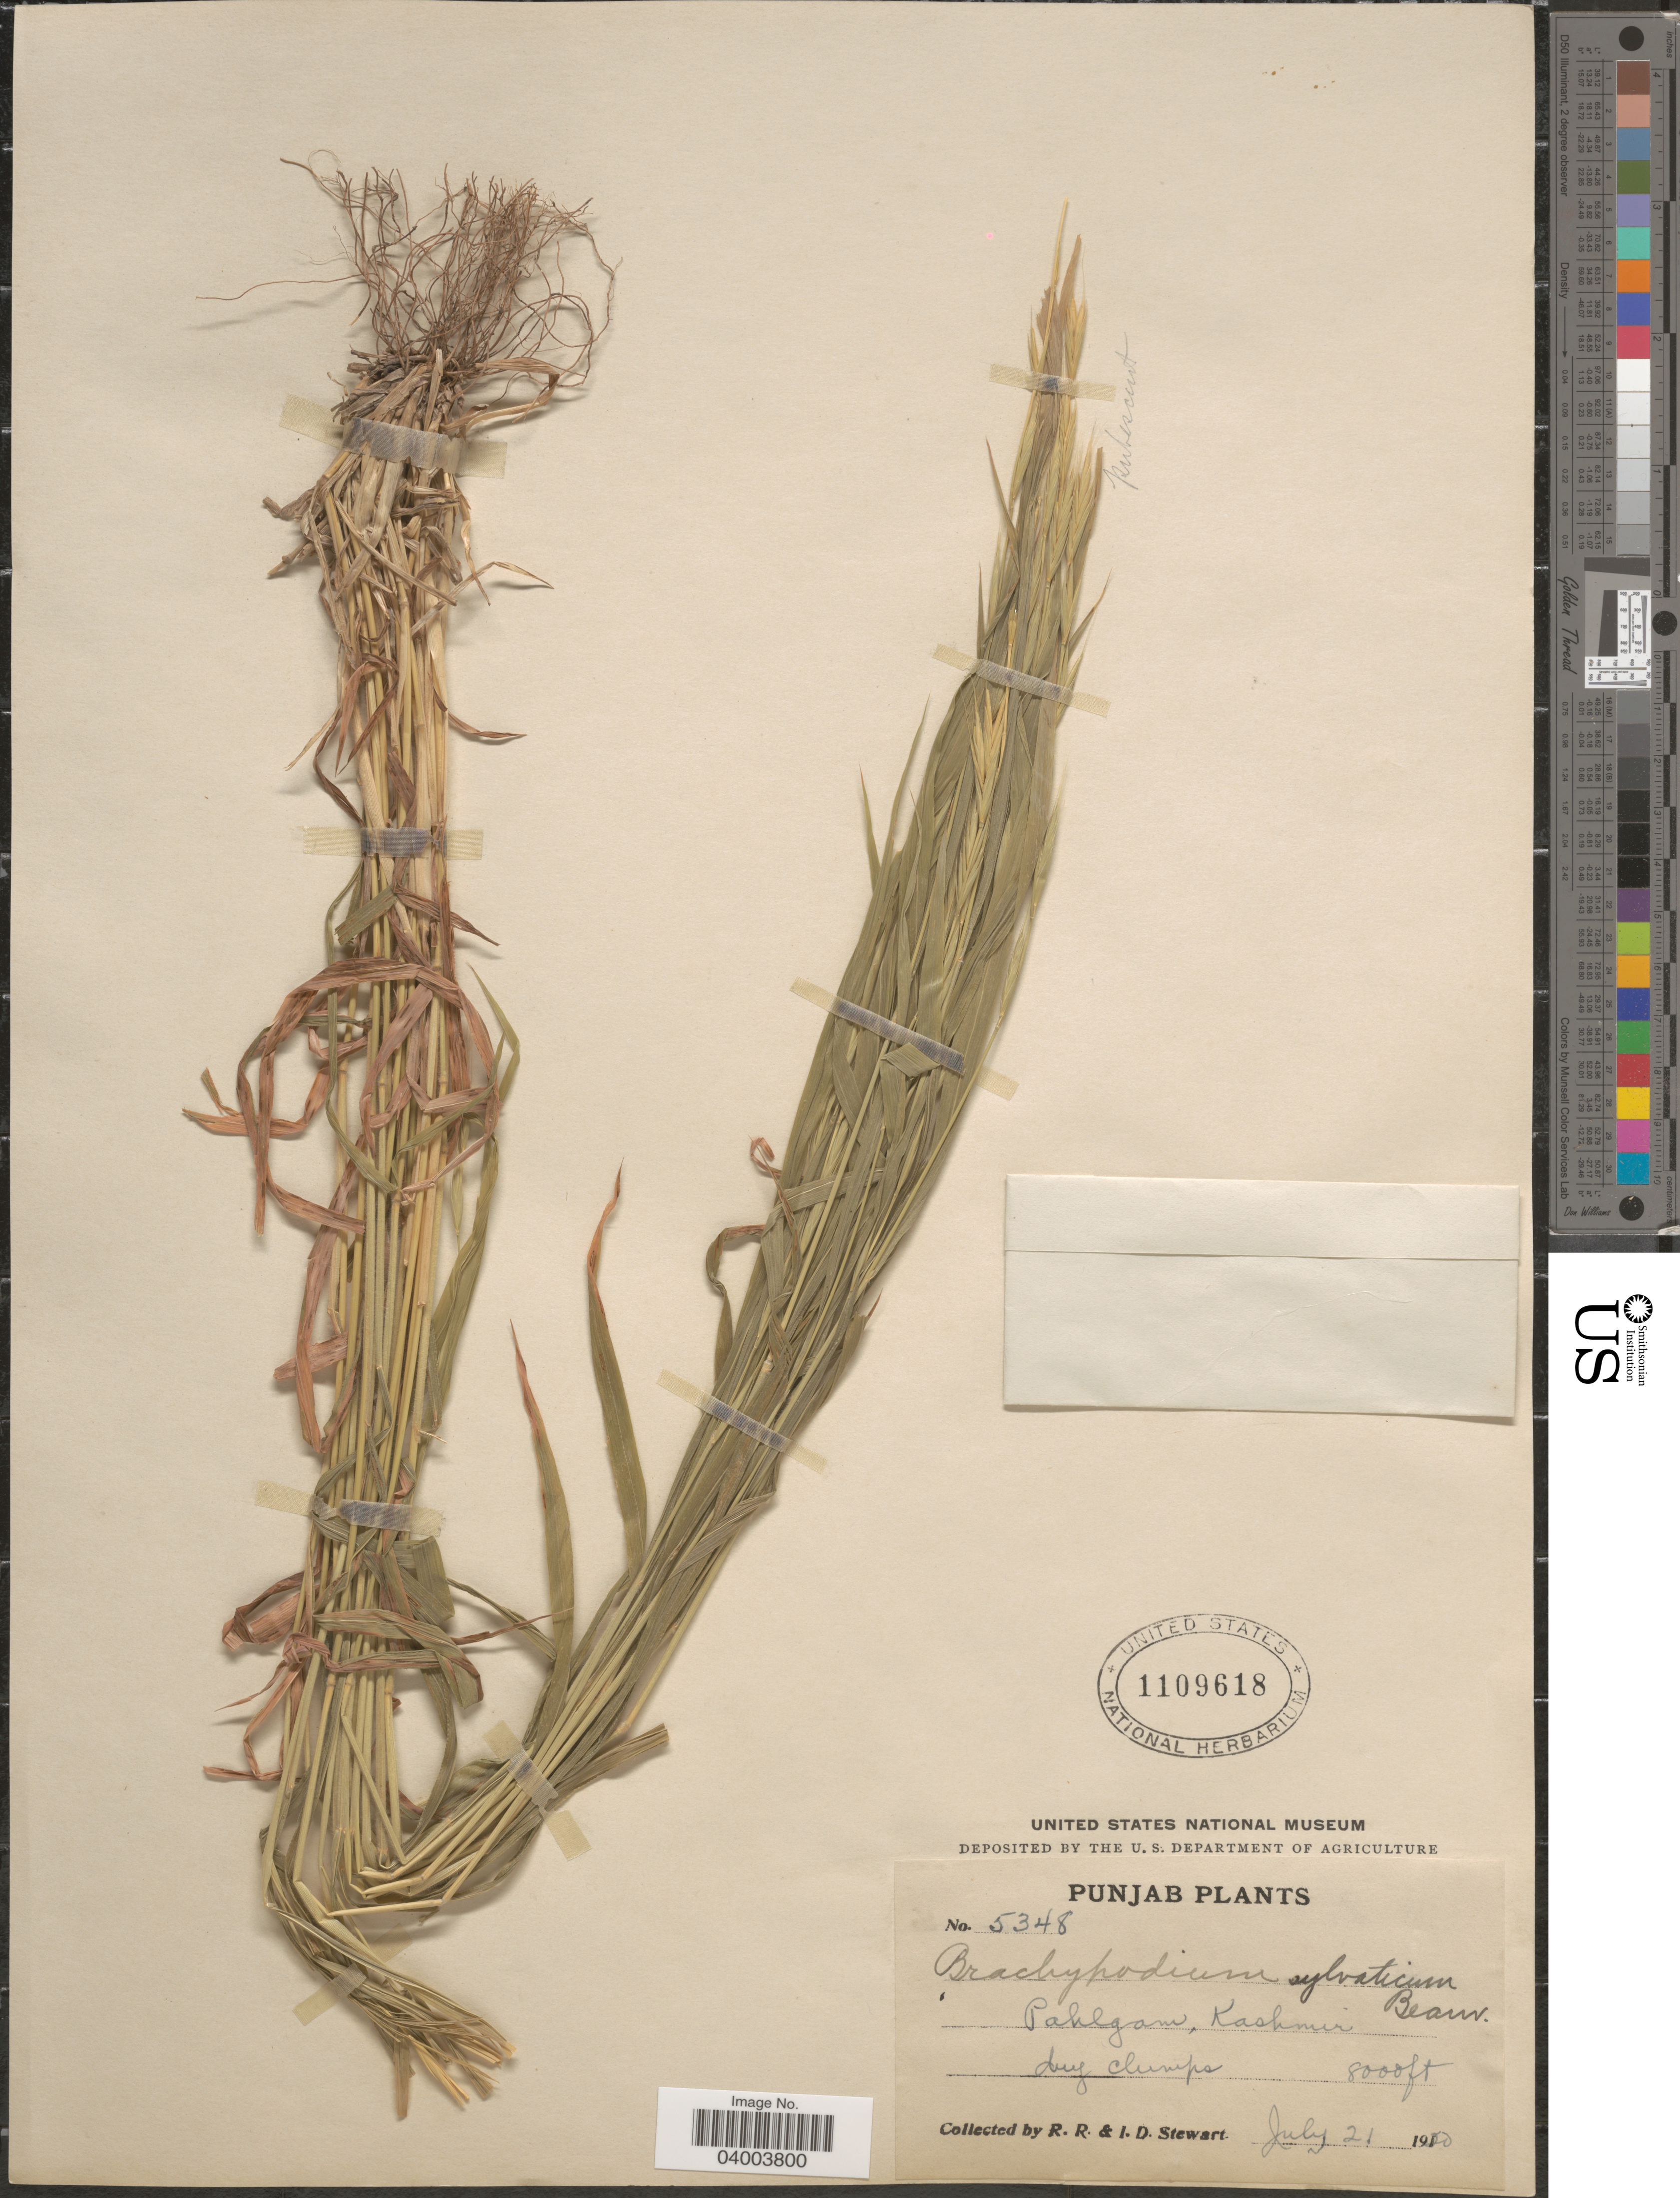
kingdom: Plantae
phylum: Tracheophyta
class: Liliopsida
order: Poales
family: Poaceae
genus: Brachypodium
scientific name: Brachypodium sylvaticum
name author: (Huds.) P. Beauv.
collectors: R. Stewart & I. Stewart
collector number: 5348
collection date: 1950-07-21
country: India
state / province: Jammu and Kashmir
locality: Pahlgam, Kashmir.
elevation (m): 2438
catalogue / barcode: US 1109618